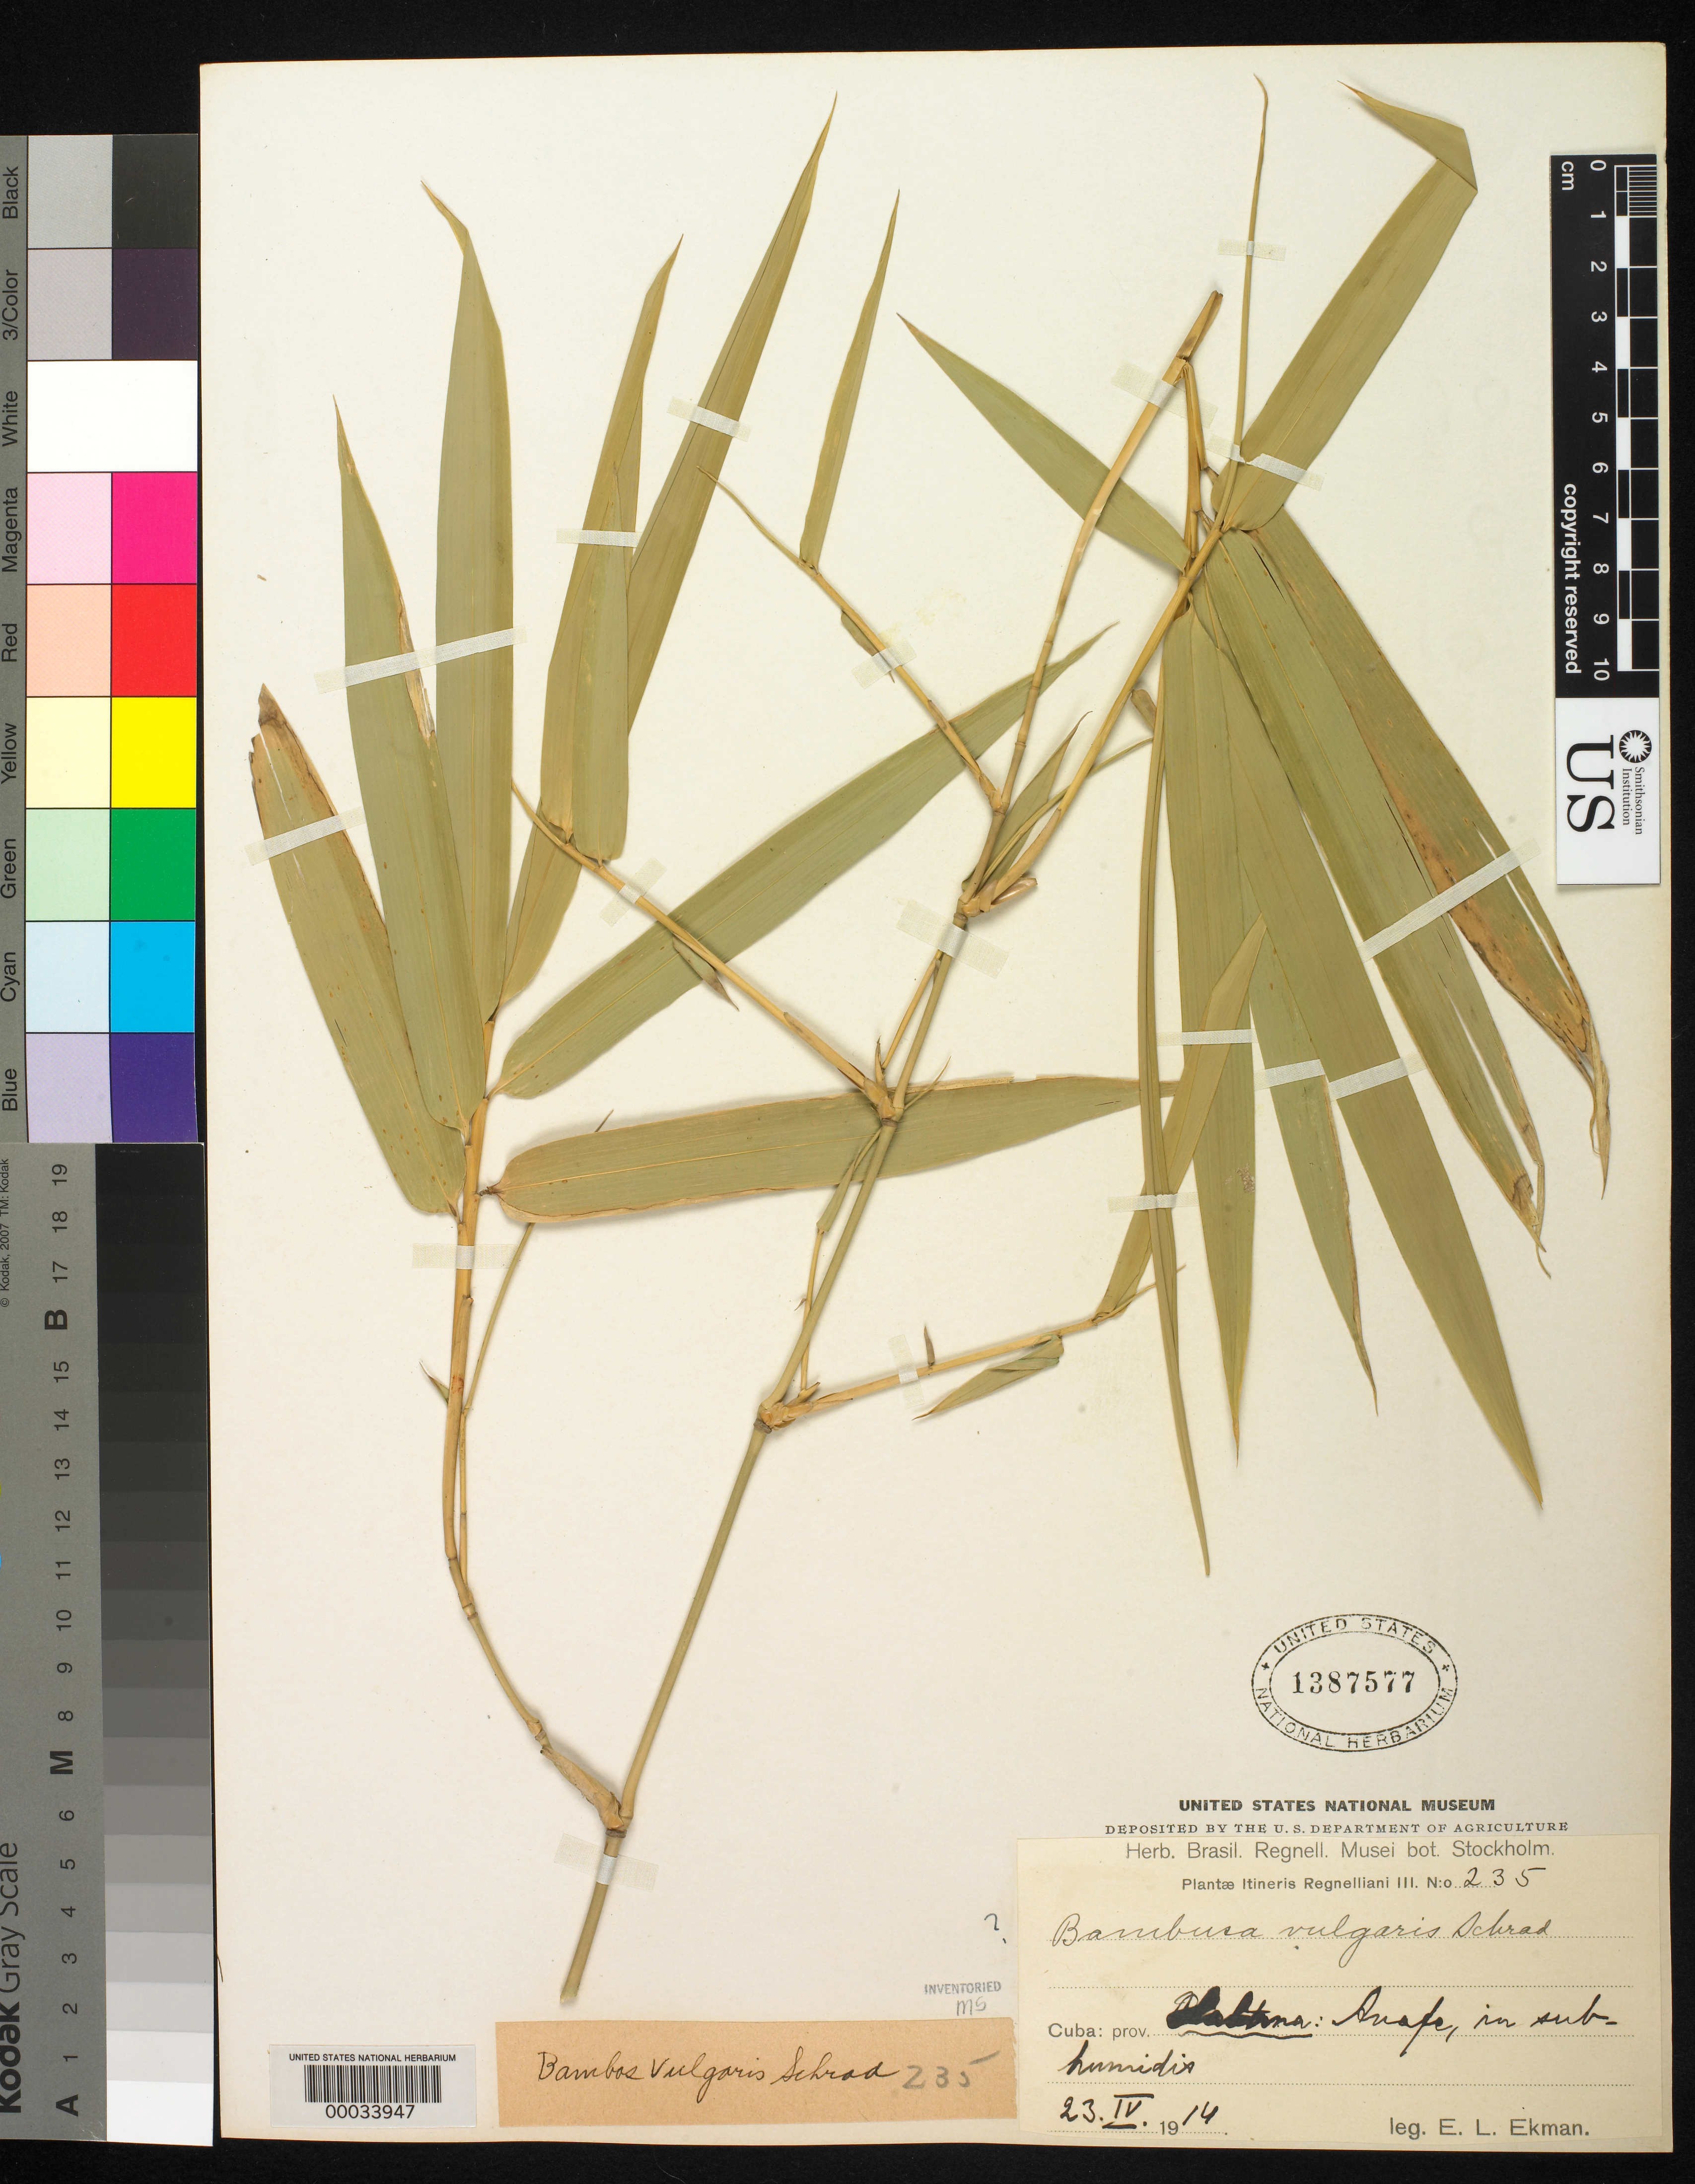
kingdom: Plantae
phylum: Tracheophyta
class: Liliopsida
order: Poales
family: Poaceae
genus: Bambusa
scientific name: Bambusa vulgaris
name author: Schrad. ex J.C. Wendl.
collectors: E. L. Ekman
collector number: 235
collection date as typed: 23 Apr 1916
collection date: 1916-04-23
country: Cuba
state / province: La Habana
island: Greater Antilles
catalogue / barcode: US 1387577